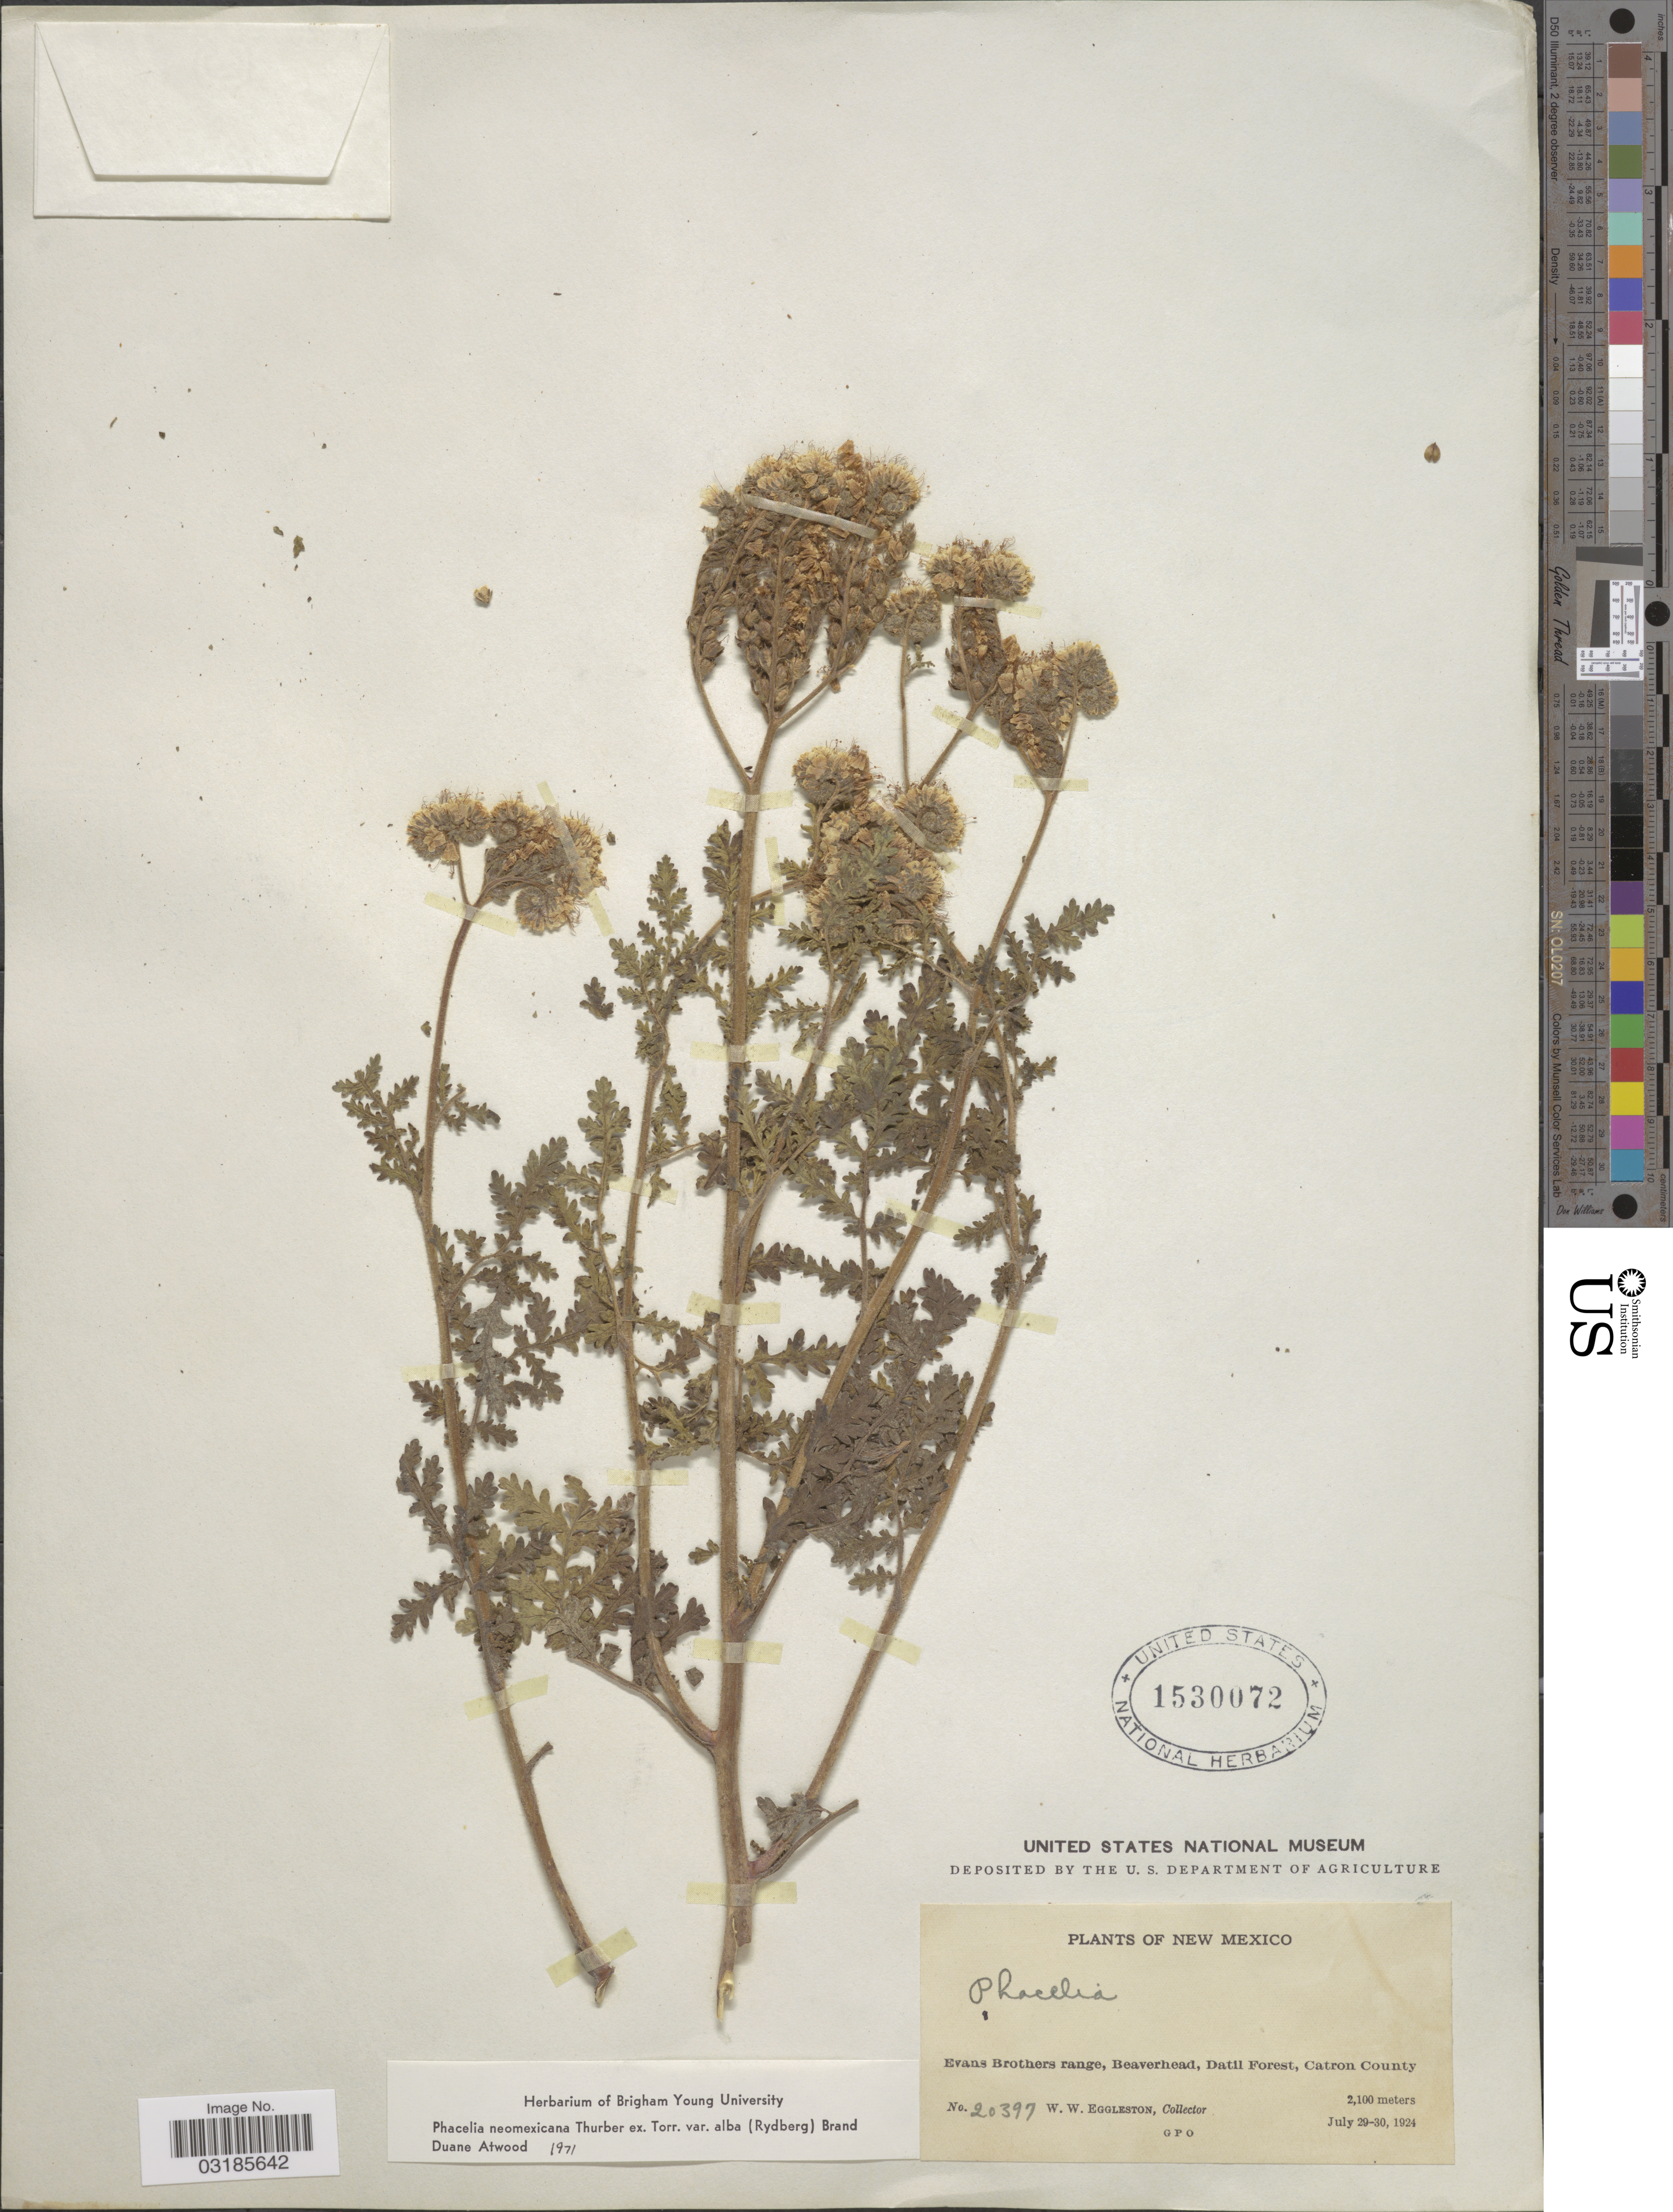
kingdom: Plantae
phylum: Tracheophyta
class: Magnoliopsida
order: Boraginales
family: Hydrophyllaceae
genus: Phacelia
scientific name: Phacelia neomexicana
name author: Thurb. ex Torr.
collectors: W. W. Eggleston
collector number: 20397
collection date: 1924-07-29/1924-07-30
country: United States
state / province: New Mexico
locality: Evans Brothers Range, Beaverhead, Datil Forest, Catron County.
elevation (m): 2100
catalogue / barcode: US 1530072